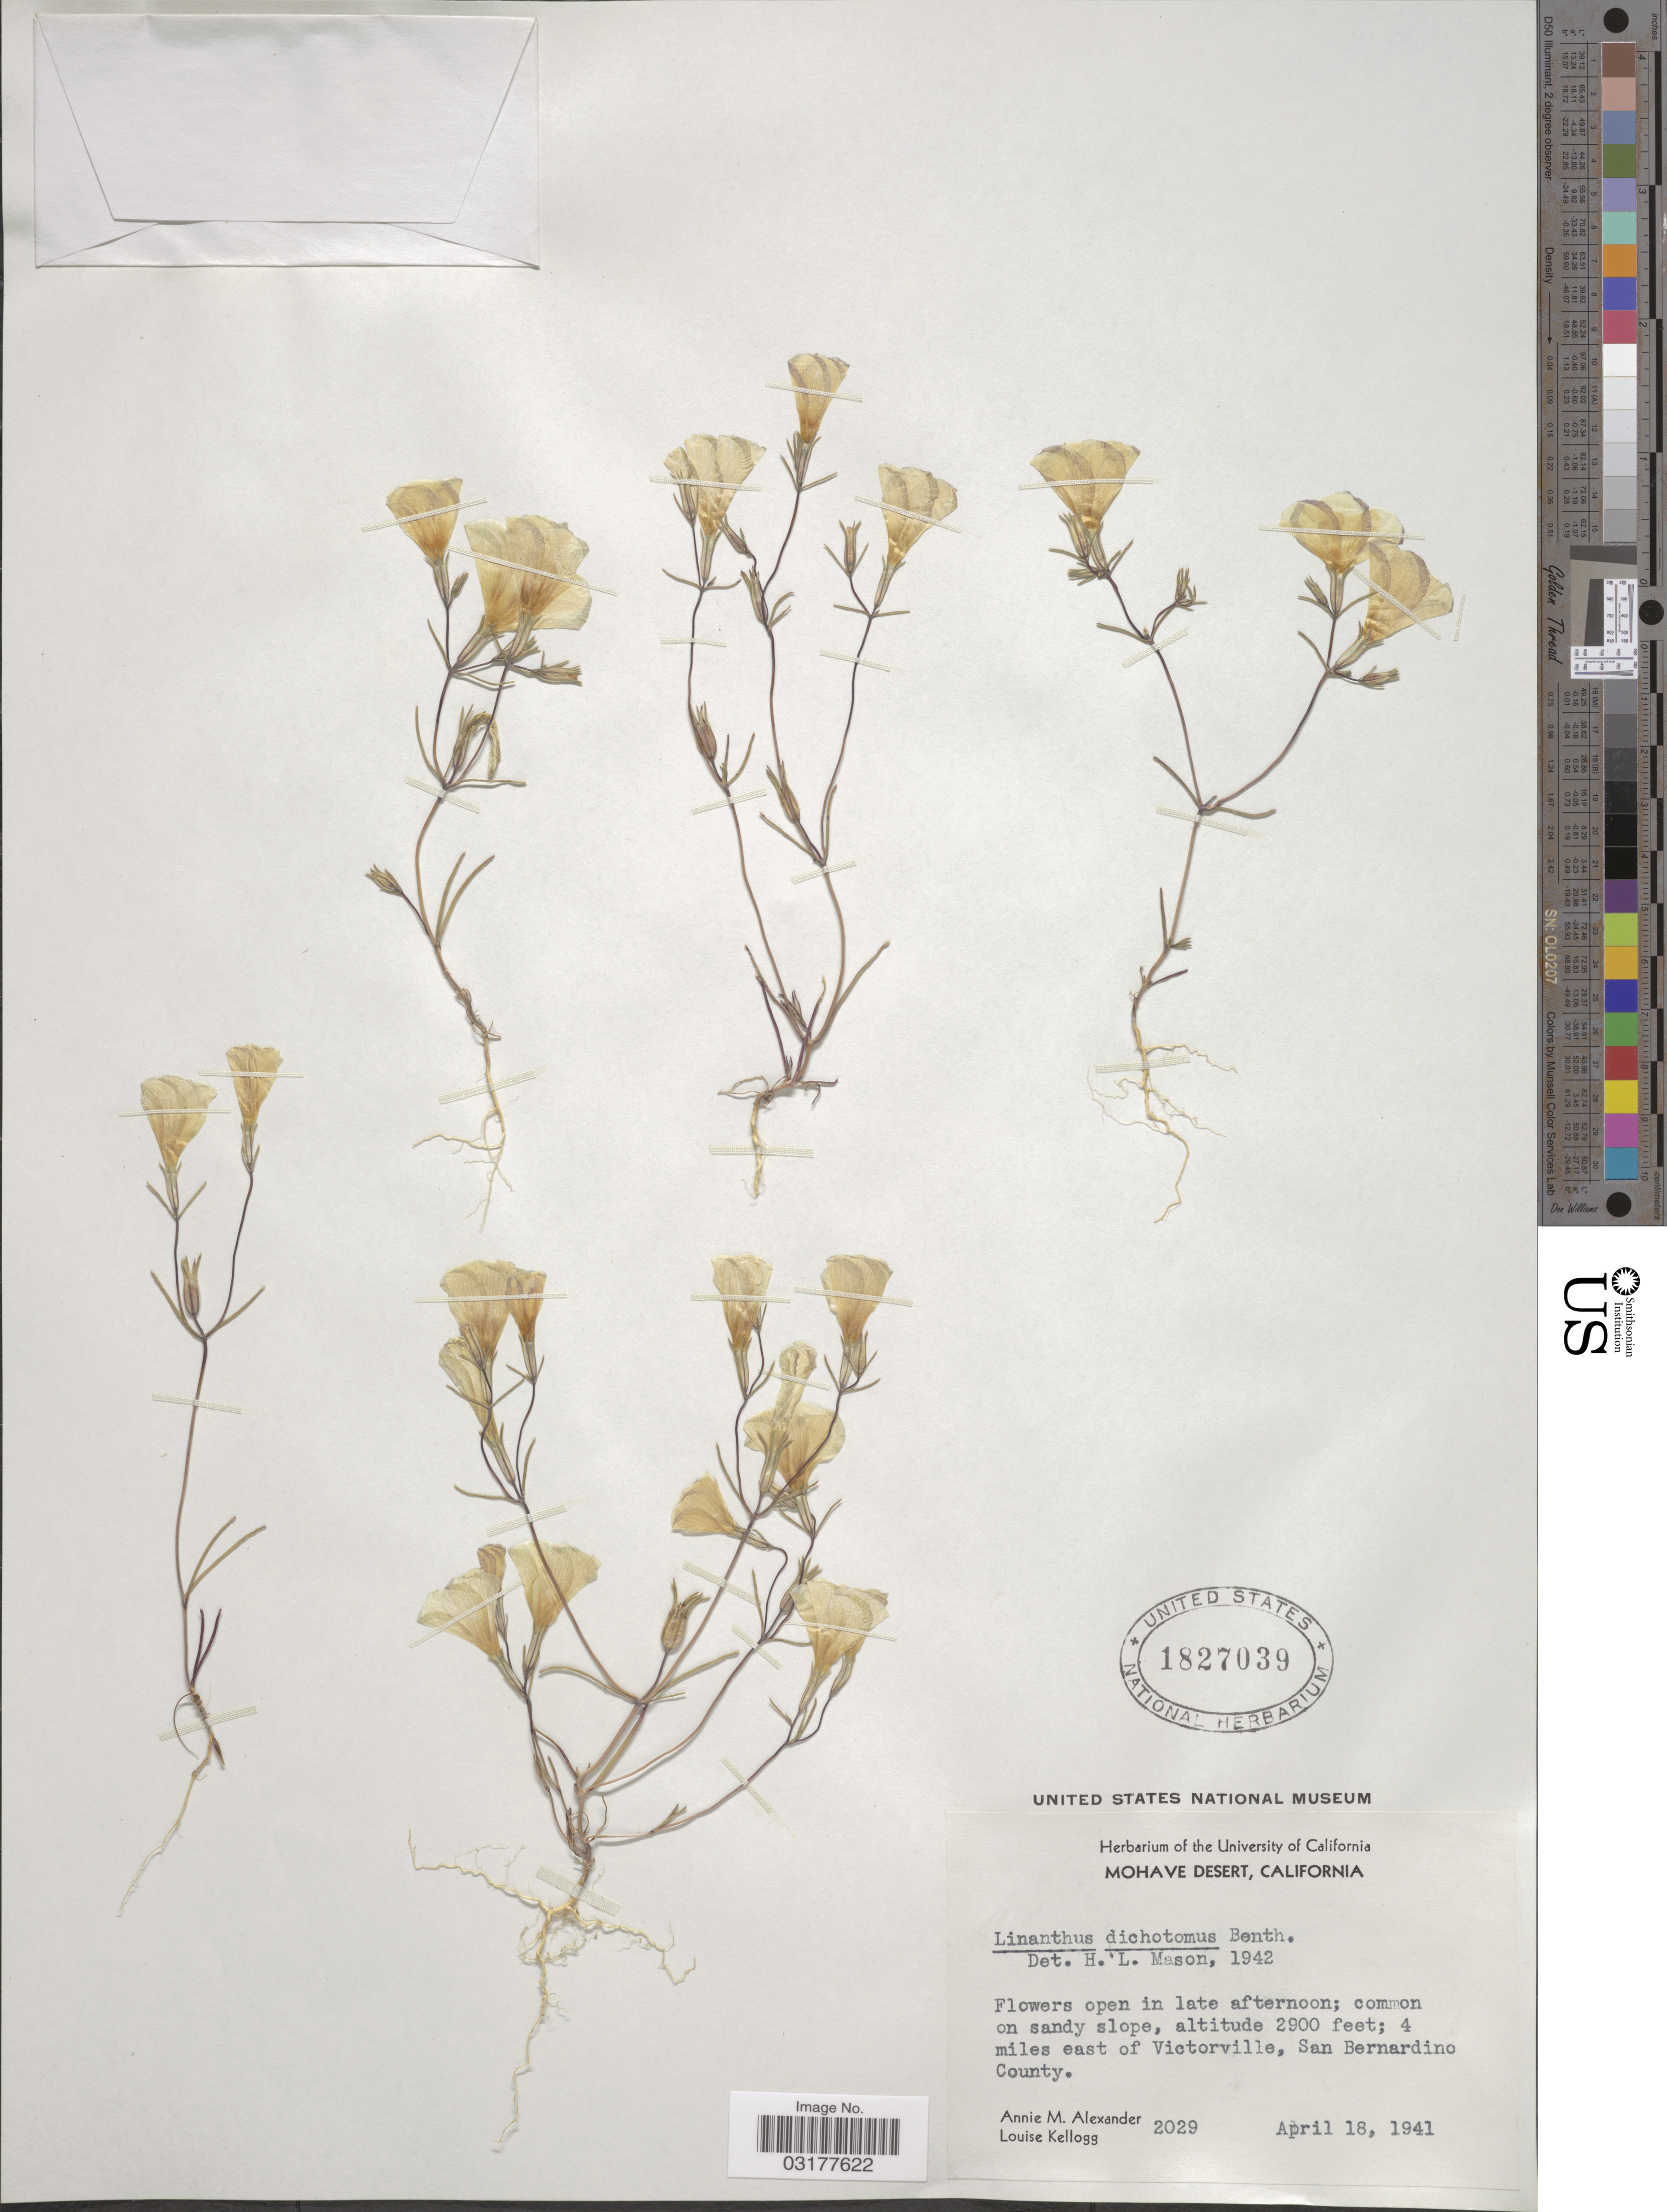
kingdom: Plantae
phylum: Tracheophyta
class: Magnoliopsida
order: Ericales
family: Polemoniaceae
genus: Linanthus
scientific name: Linanthus dichotomus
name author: Benth.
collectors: A. M. Alexander & L. Kellogg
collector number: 2029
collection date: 1941-04-18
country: United States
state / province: California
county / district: San Bernardino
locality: Mohave Desert. 4 miles east of Victorville, San Bernardino County.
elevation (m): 884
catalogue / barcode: US 1827039